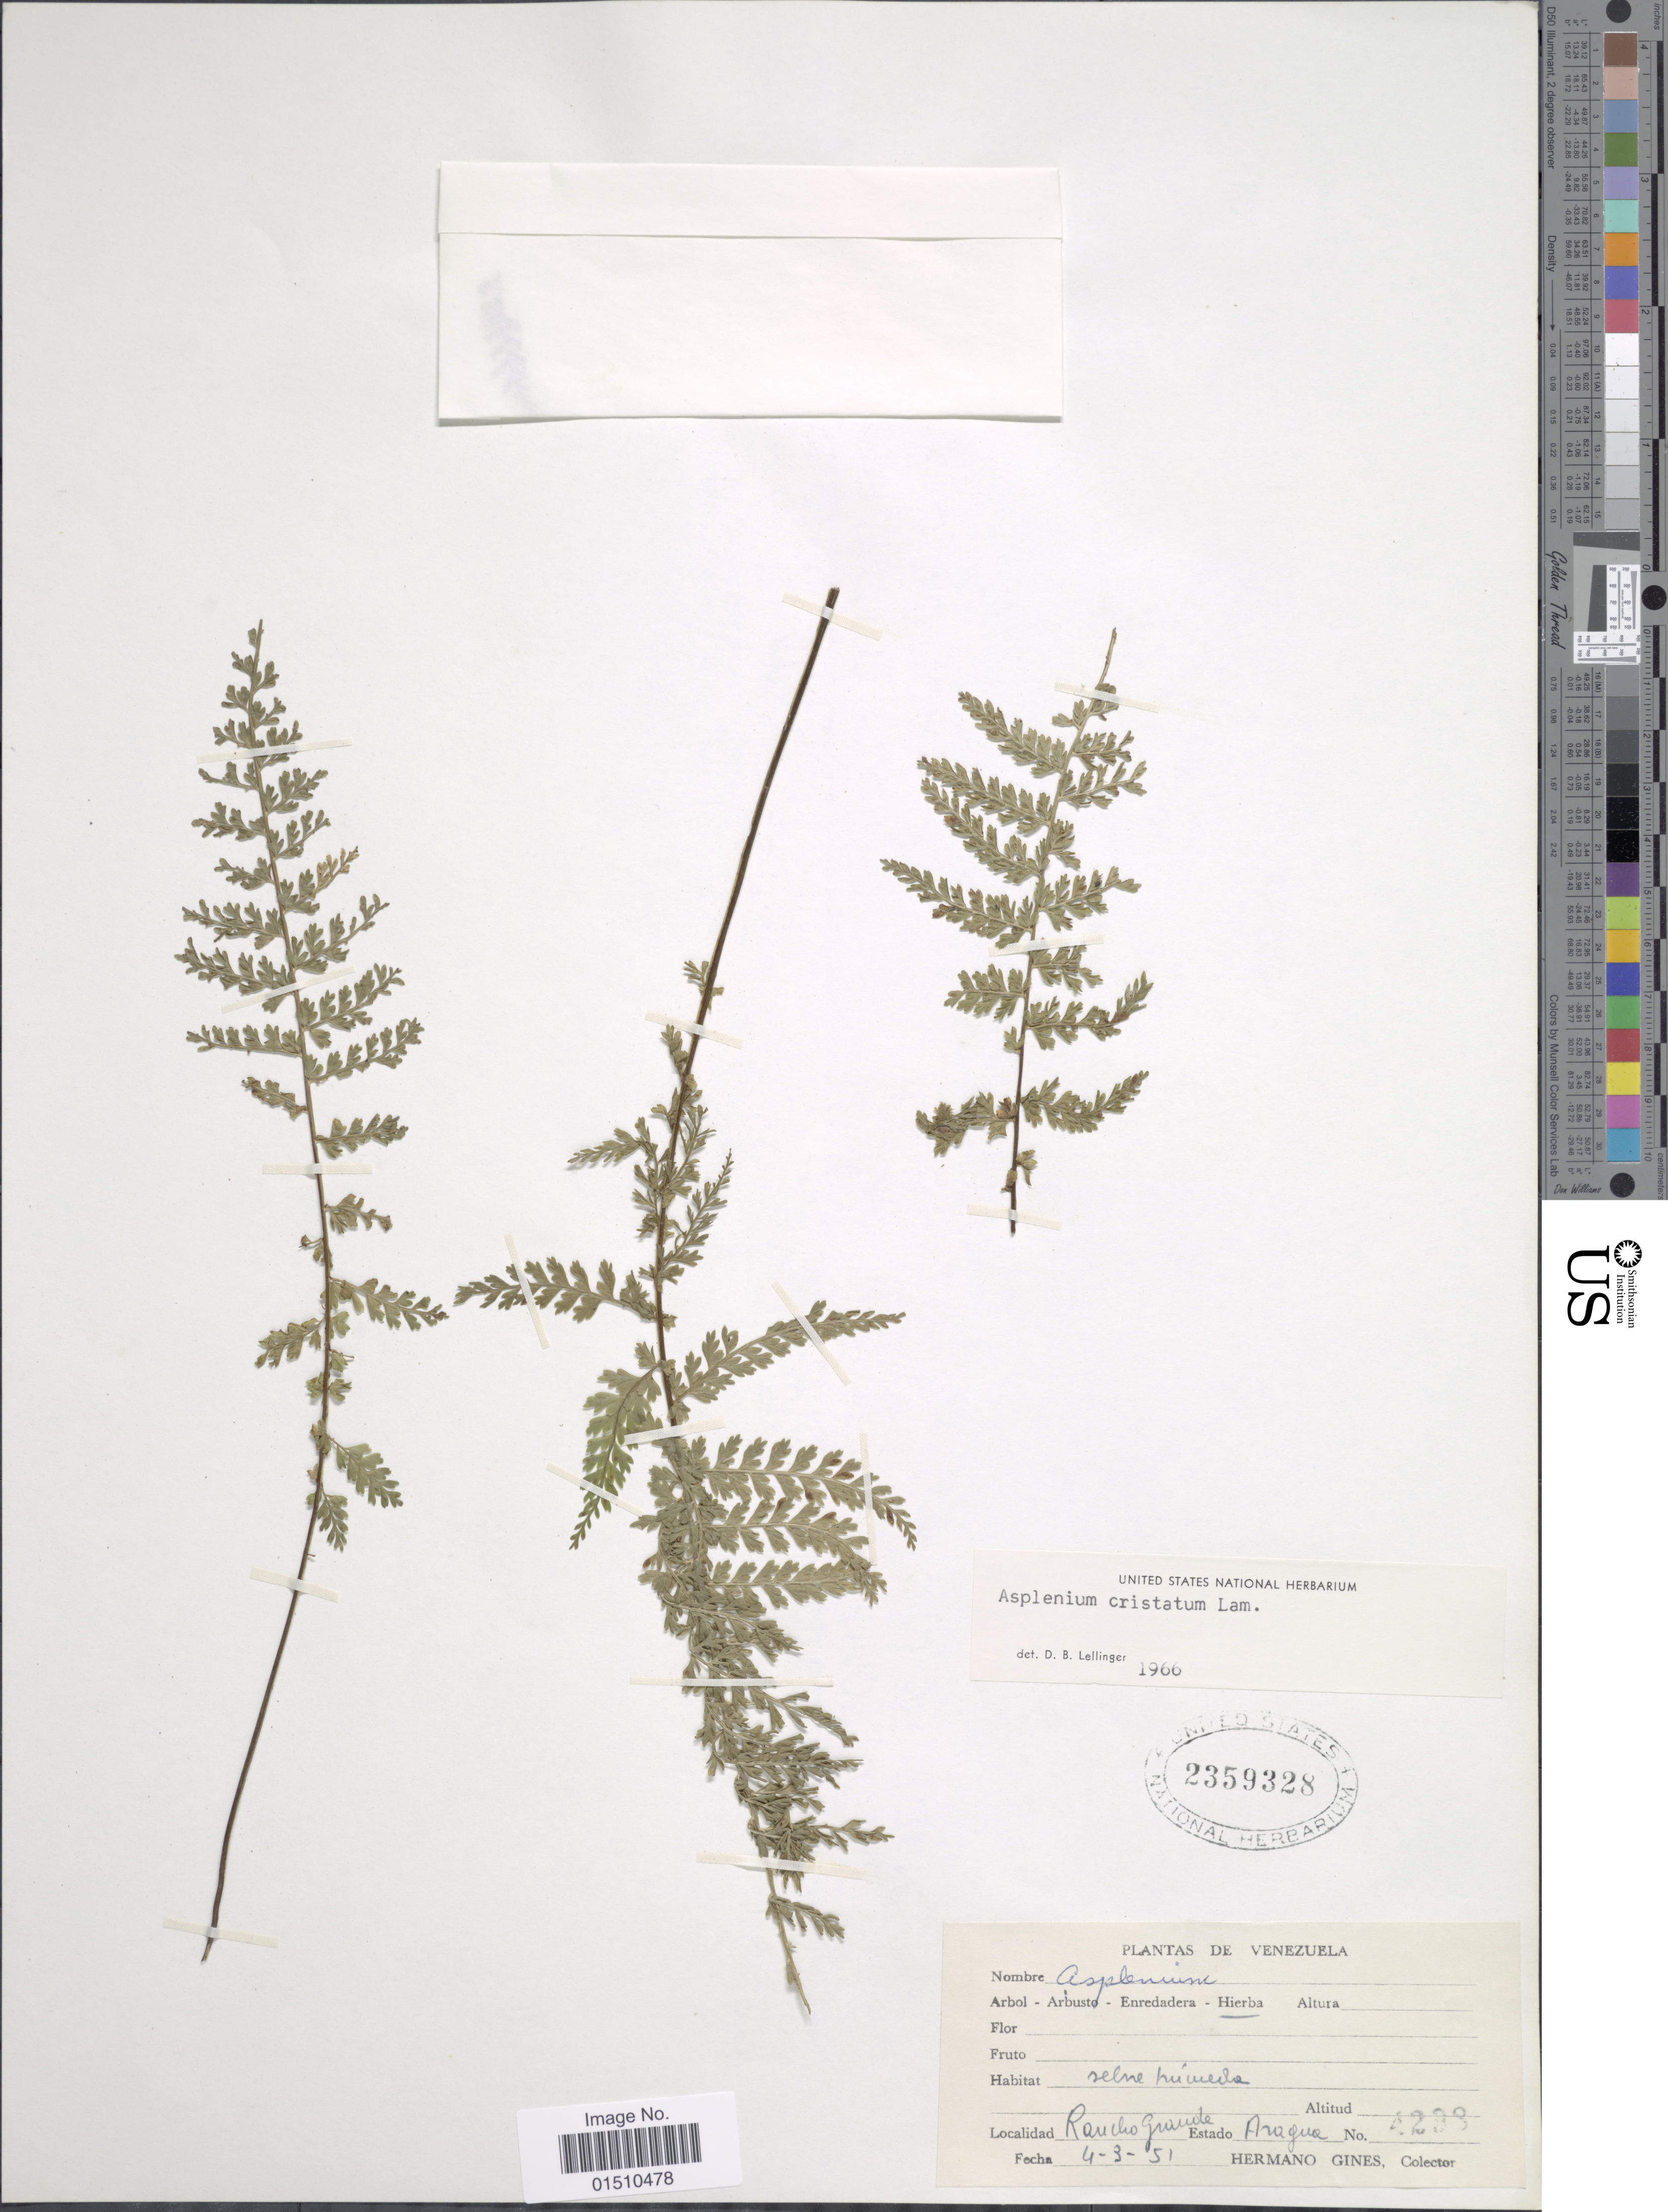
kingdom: Plantae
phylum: Tracheophyta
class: Polypodiopsida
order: Polypodiales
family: Aspleniaceae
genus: Asplenium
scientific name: Asplenium cristatum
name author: Lam.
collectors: Bro. Gines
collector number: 4298*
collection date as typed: Transcribed d/m/y: 4/3/51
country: Venezuela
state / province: Aragua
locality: Venezuela, Localidad Rancho Grande, Estado Aragua.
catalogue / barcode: US 2359328